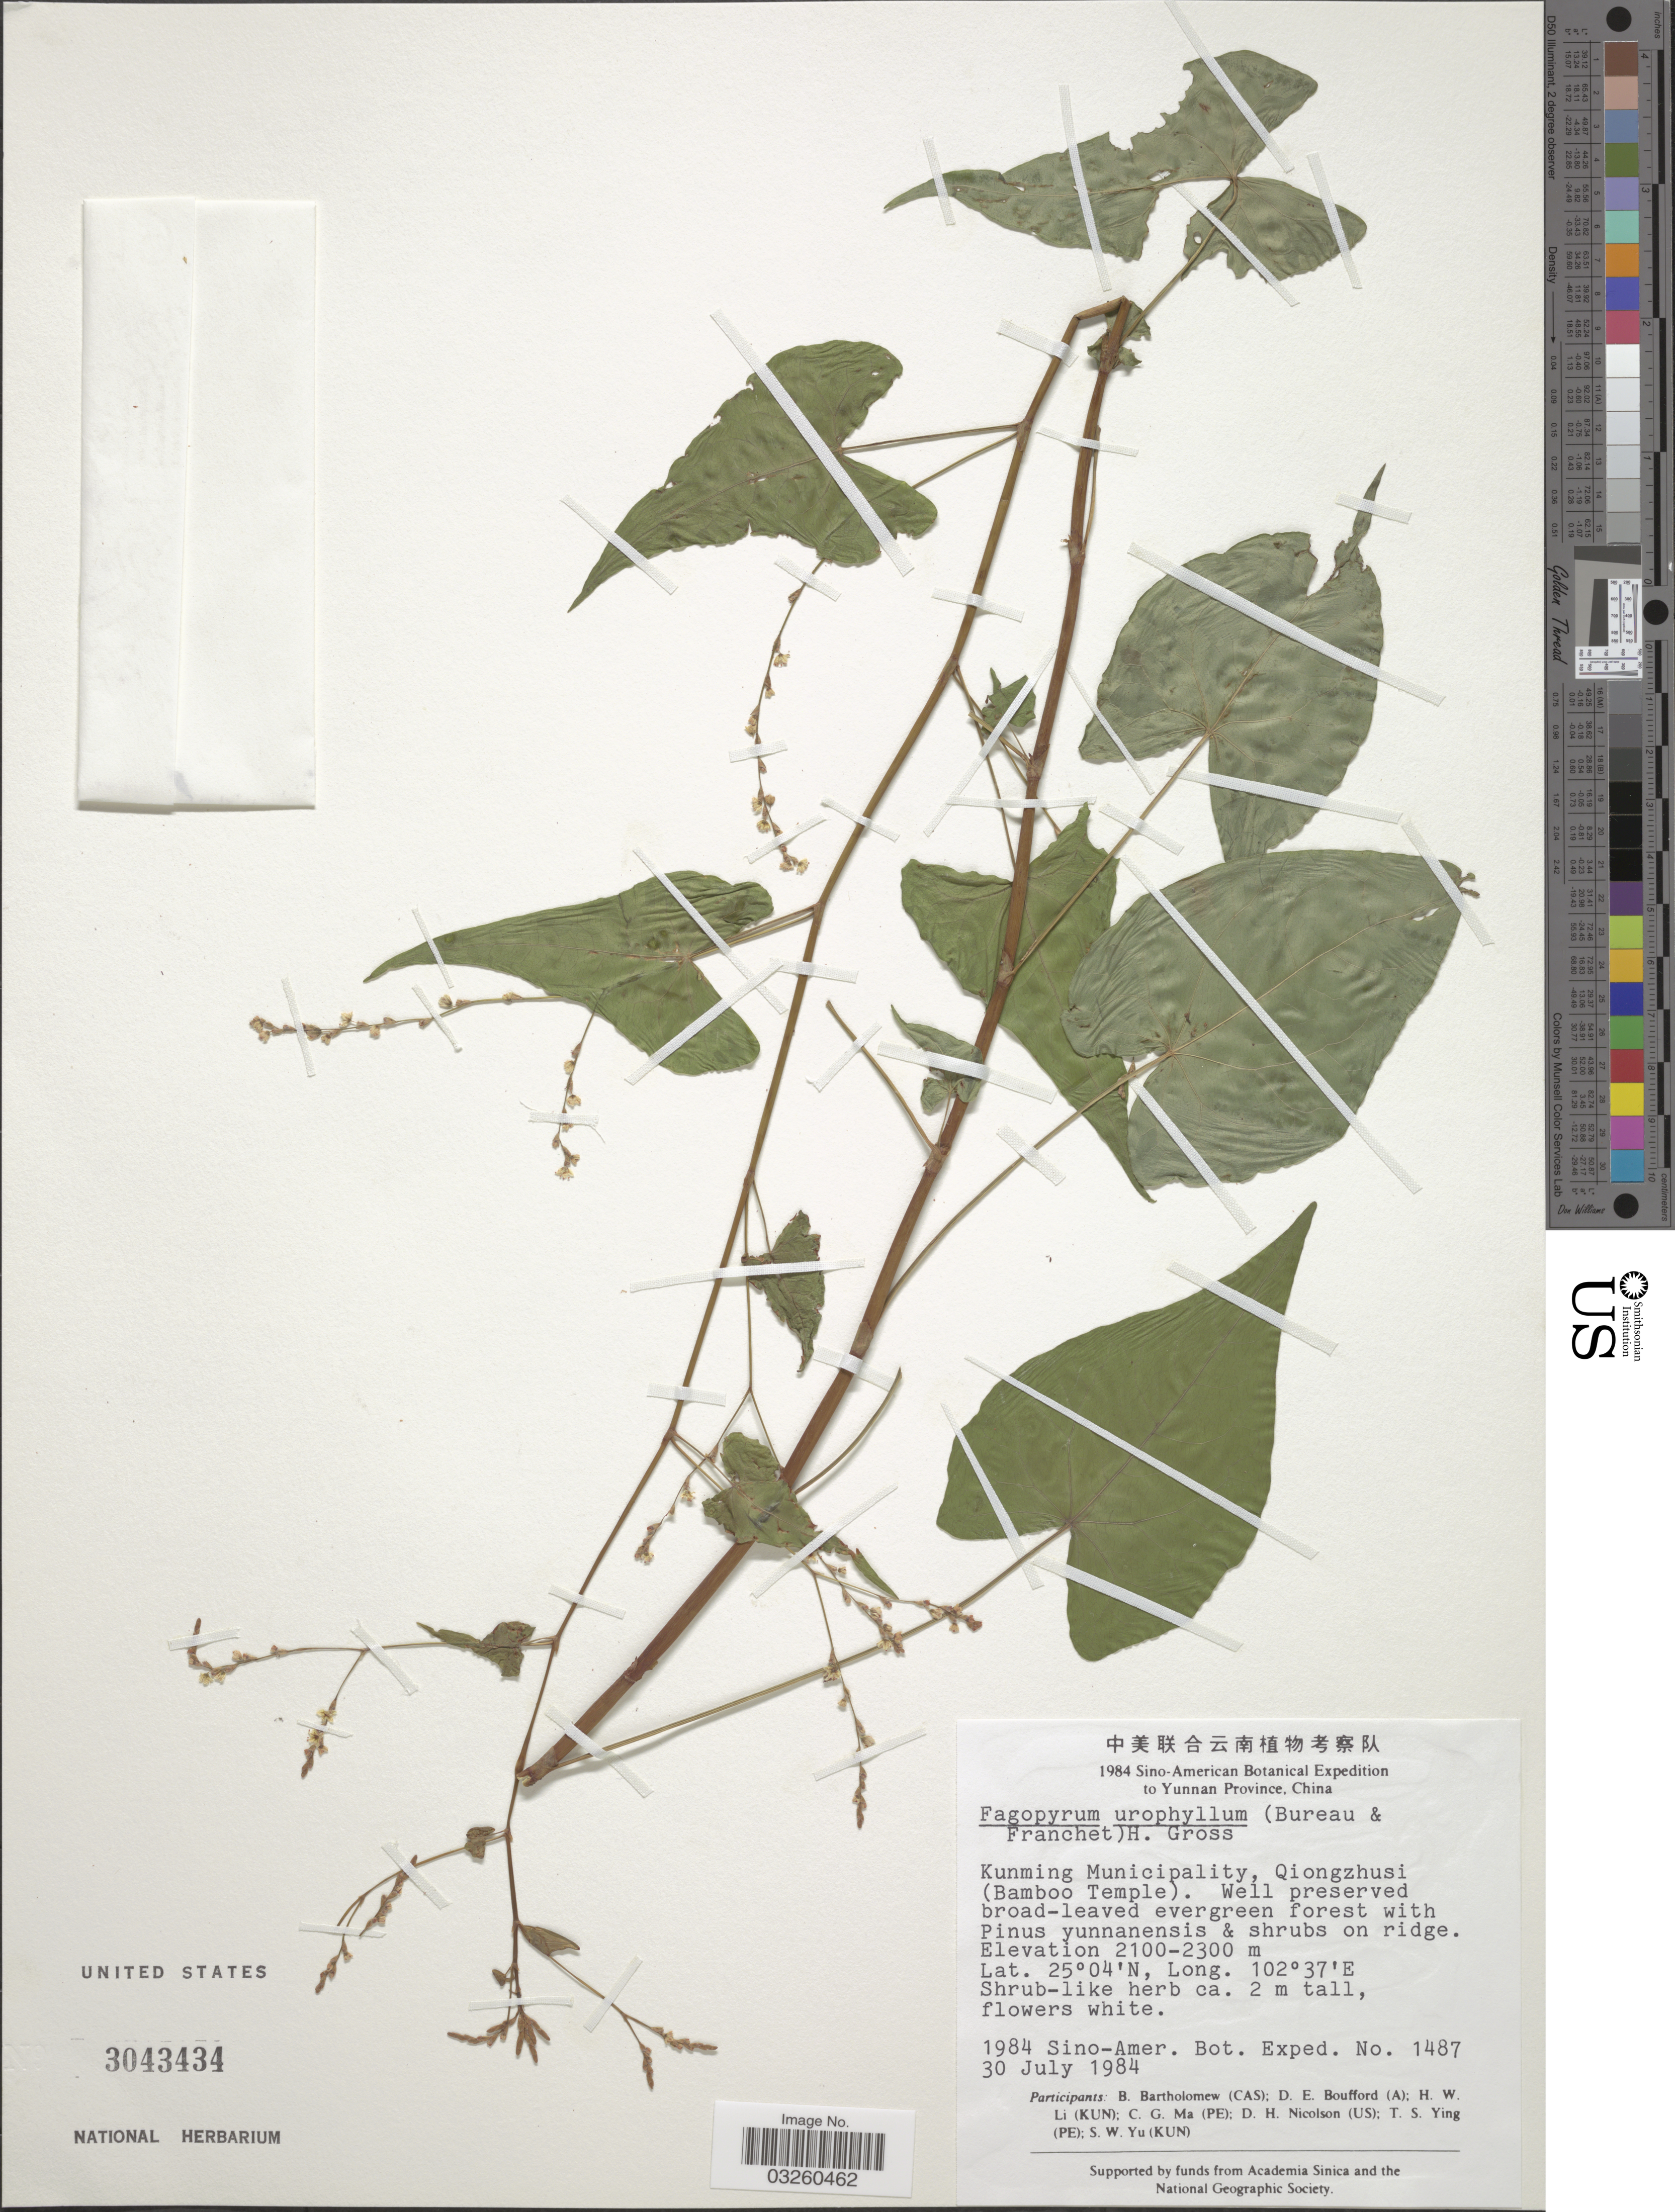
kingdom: Plantae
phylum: Tracheophyta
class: Magnoliopsida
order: Caryophyllales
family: Polygonaceae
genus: Fagopyrum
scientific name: Fagopyrum urophyllum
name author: (Bureau & Franch.) Gross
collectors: Sino-Amer. Bot. Exped. 1984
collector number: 1487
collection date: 1984-07-30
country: China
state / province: Yunnan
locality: Yunnan Province. Kunming Municipality, Qiongzhusi (Bamboo Temple).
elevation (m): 2100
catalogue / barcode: US 3043434